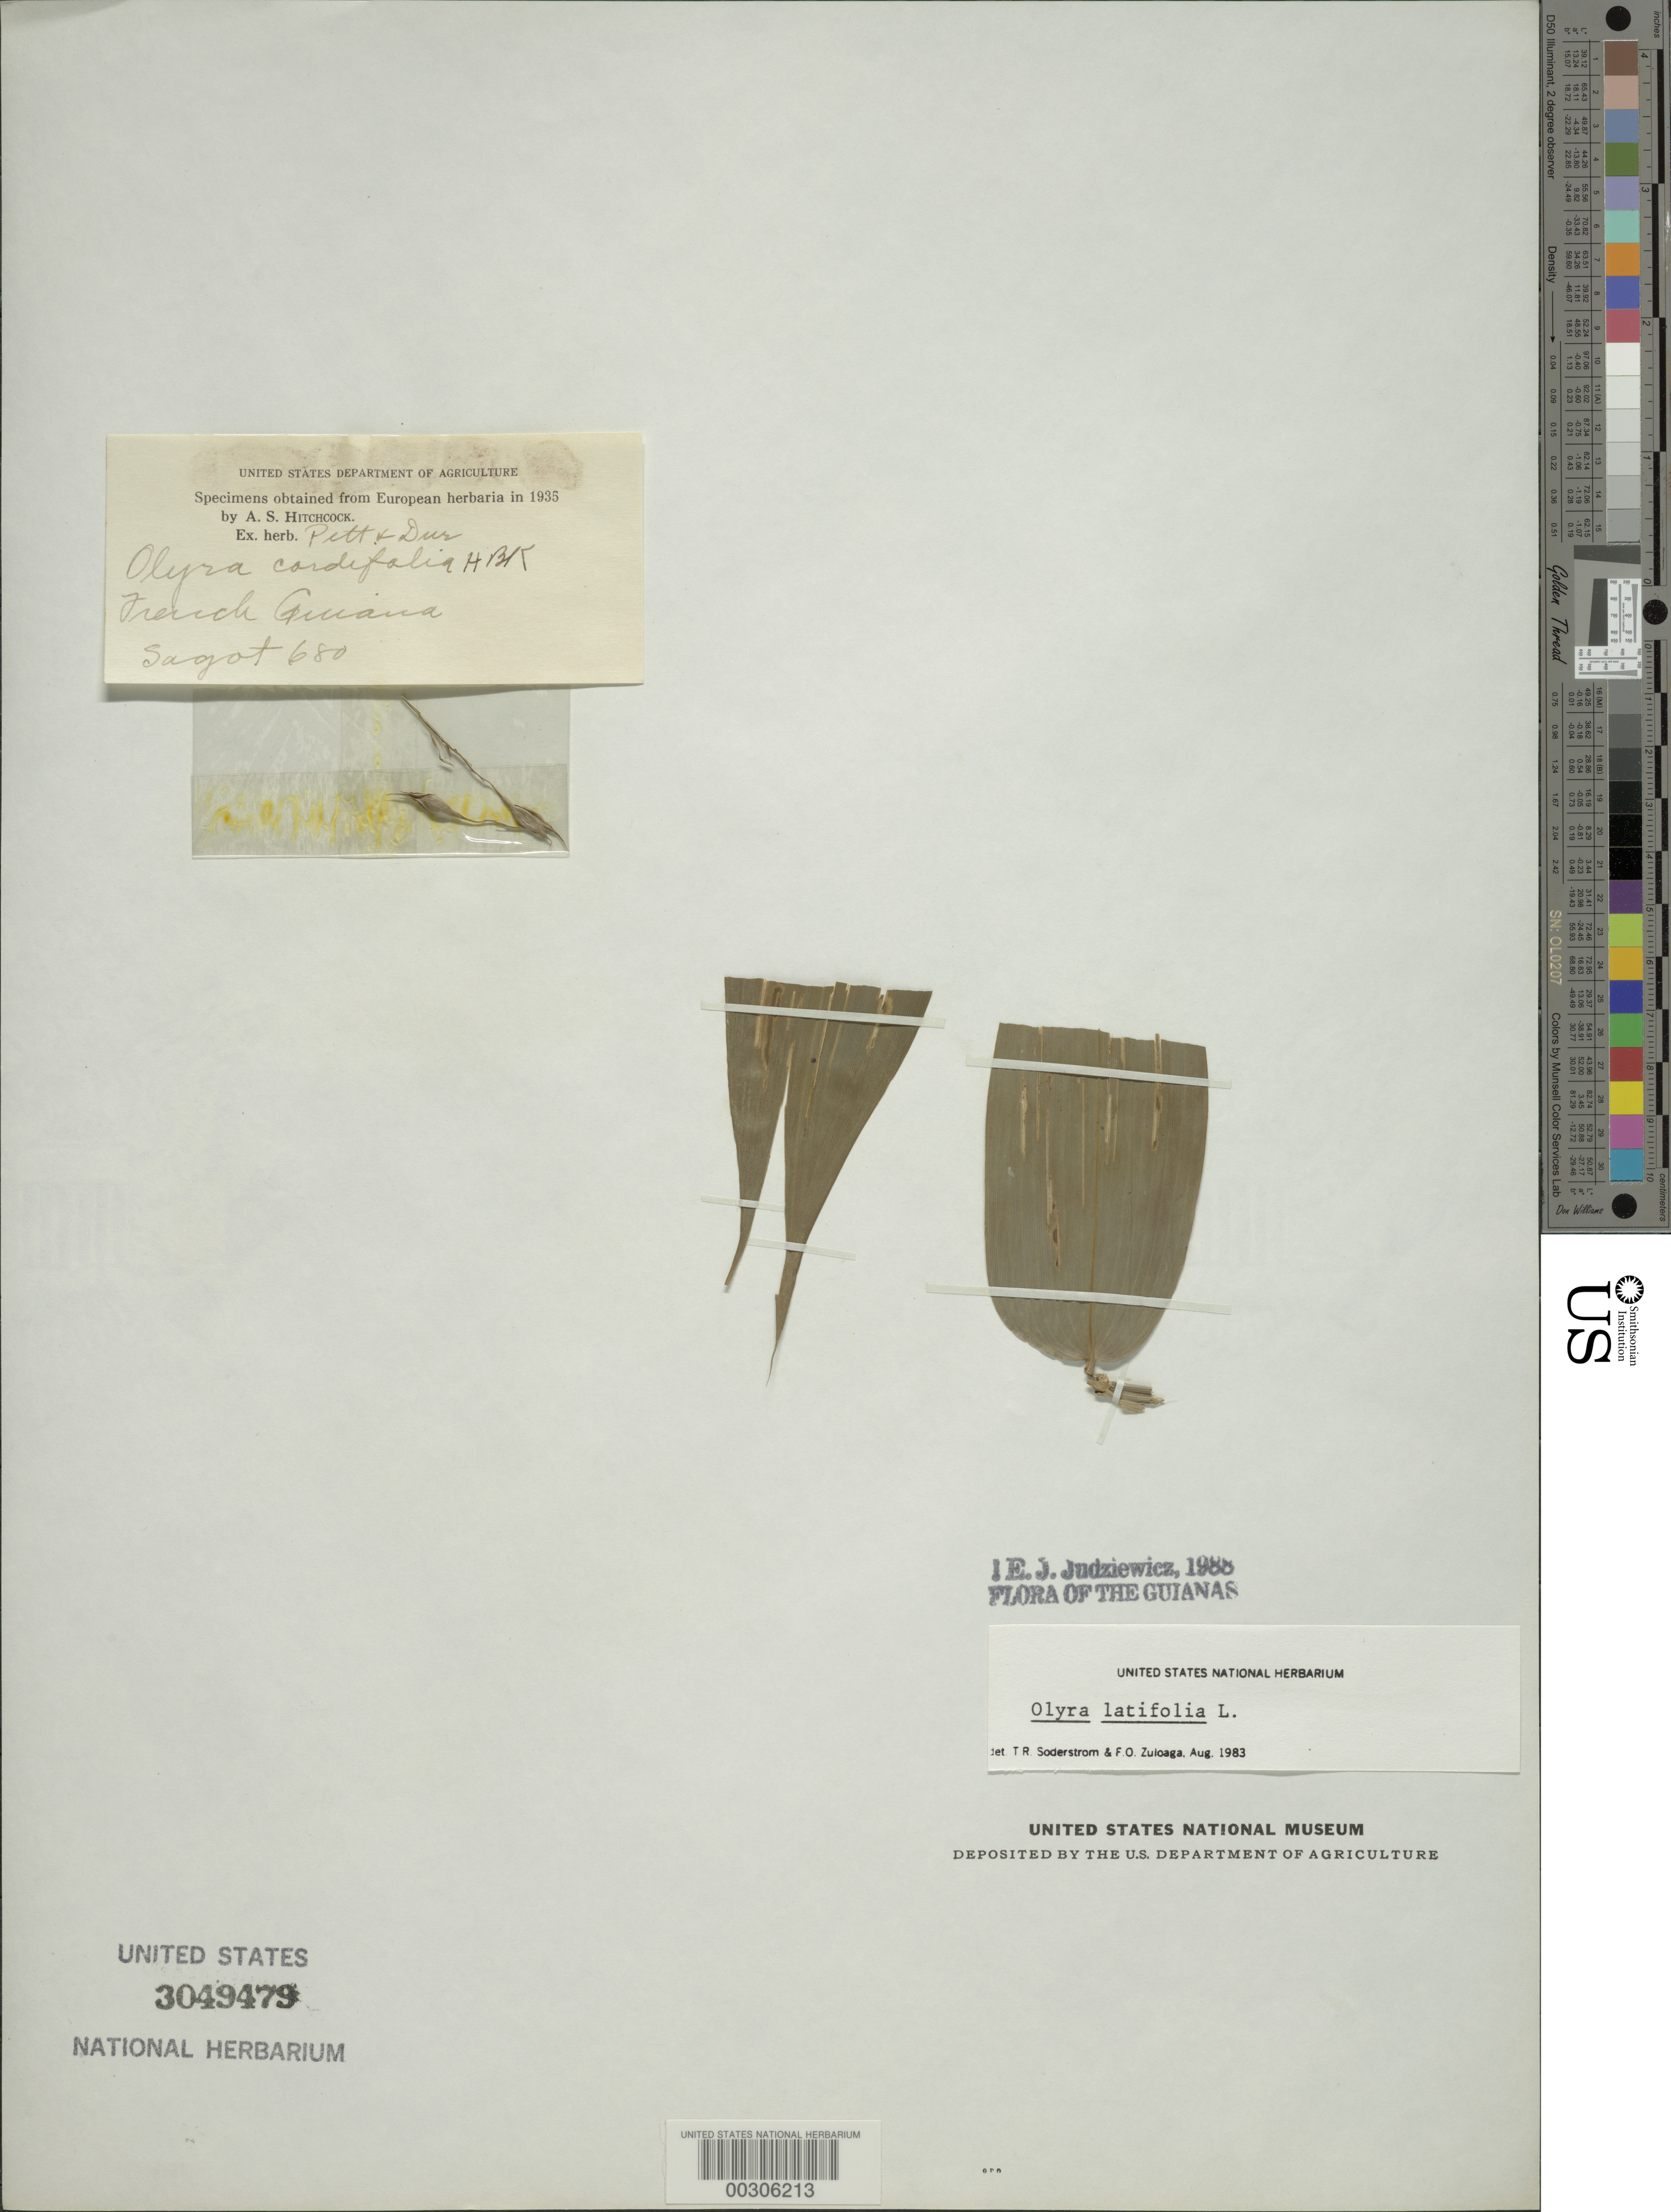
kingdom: Plantae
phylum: Tracheophyta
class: Liliopsida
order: Poales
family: Poaceae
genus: Olyra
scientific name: Olyra latifolia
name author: L.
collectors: Sagot, --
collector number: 680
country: French Guiana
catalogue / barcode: US 3049479